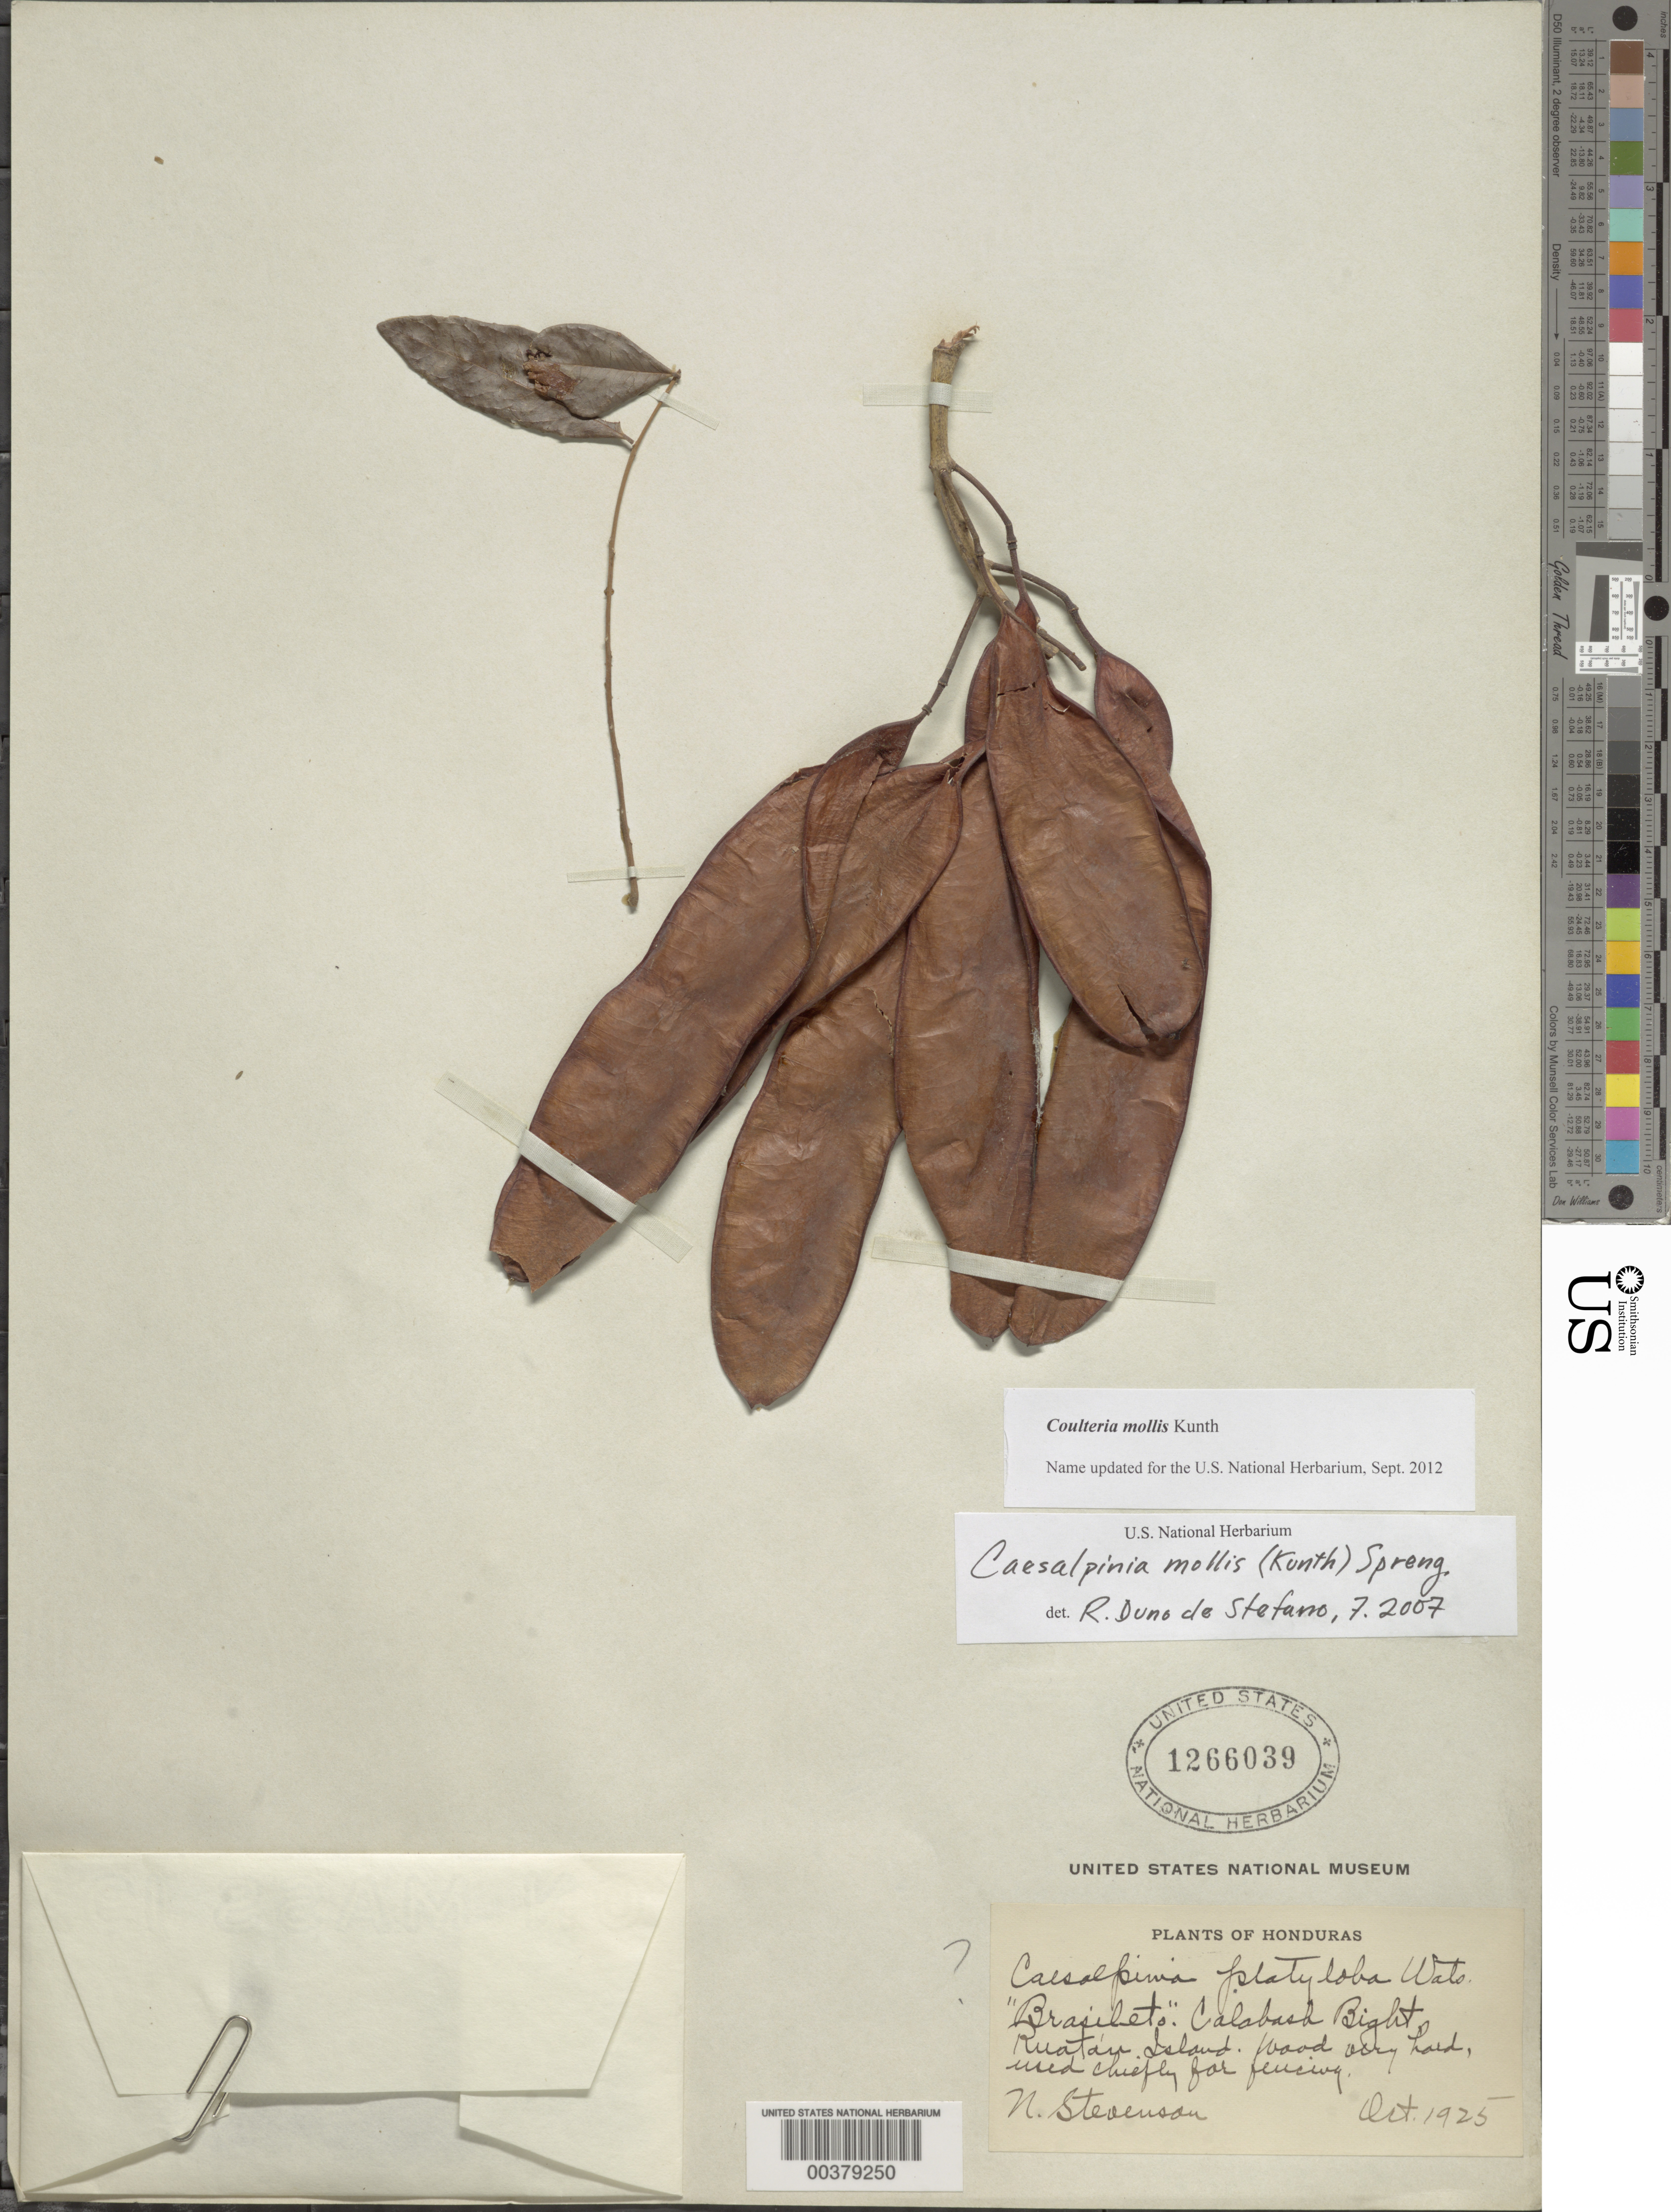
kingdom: Plantae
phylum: Tracheophyta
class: Magnoliopsida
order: Fabales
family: Fabaceae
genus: Coulteria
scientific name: Coulteria mollis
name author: Kunth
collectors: N. Stevenson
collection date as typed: Oct 1925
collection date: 1925-10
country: Honduras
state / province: Islas de la Bahía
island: Roatan Island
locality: Calabash Bight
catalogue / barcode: US 1266039